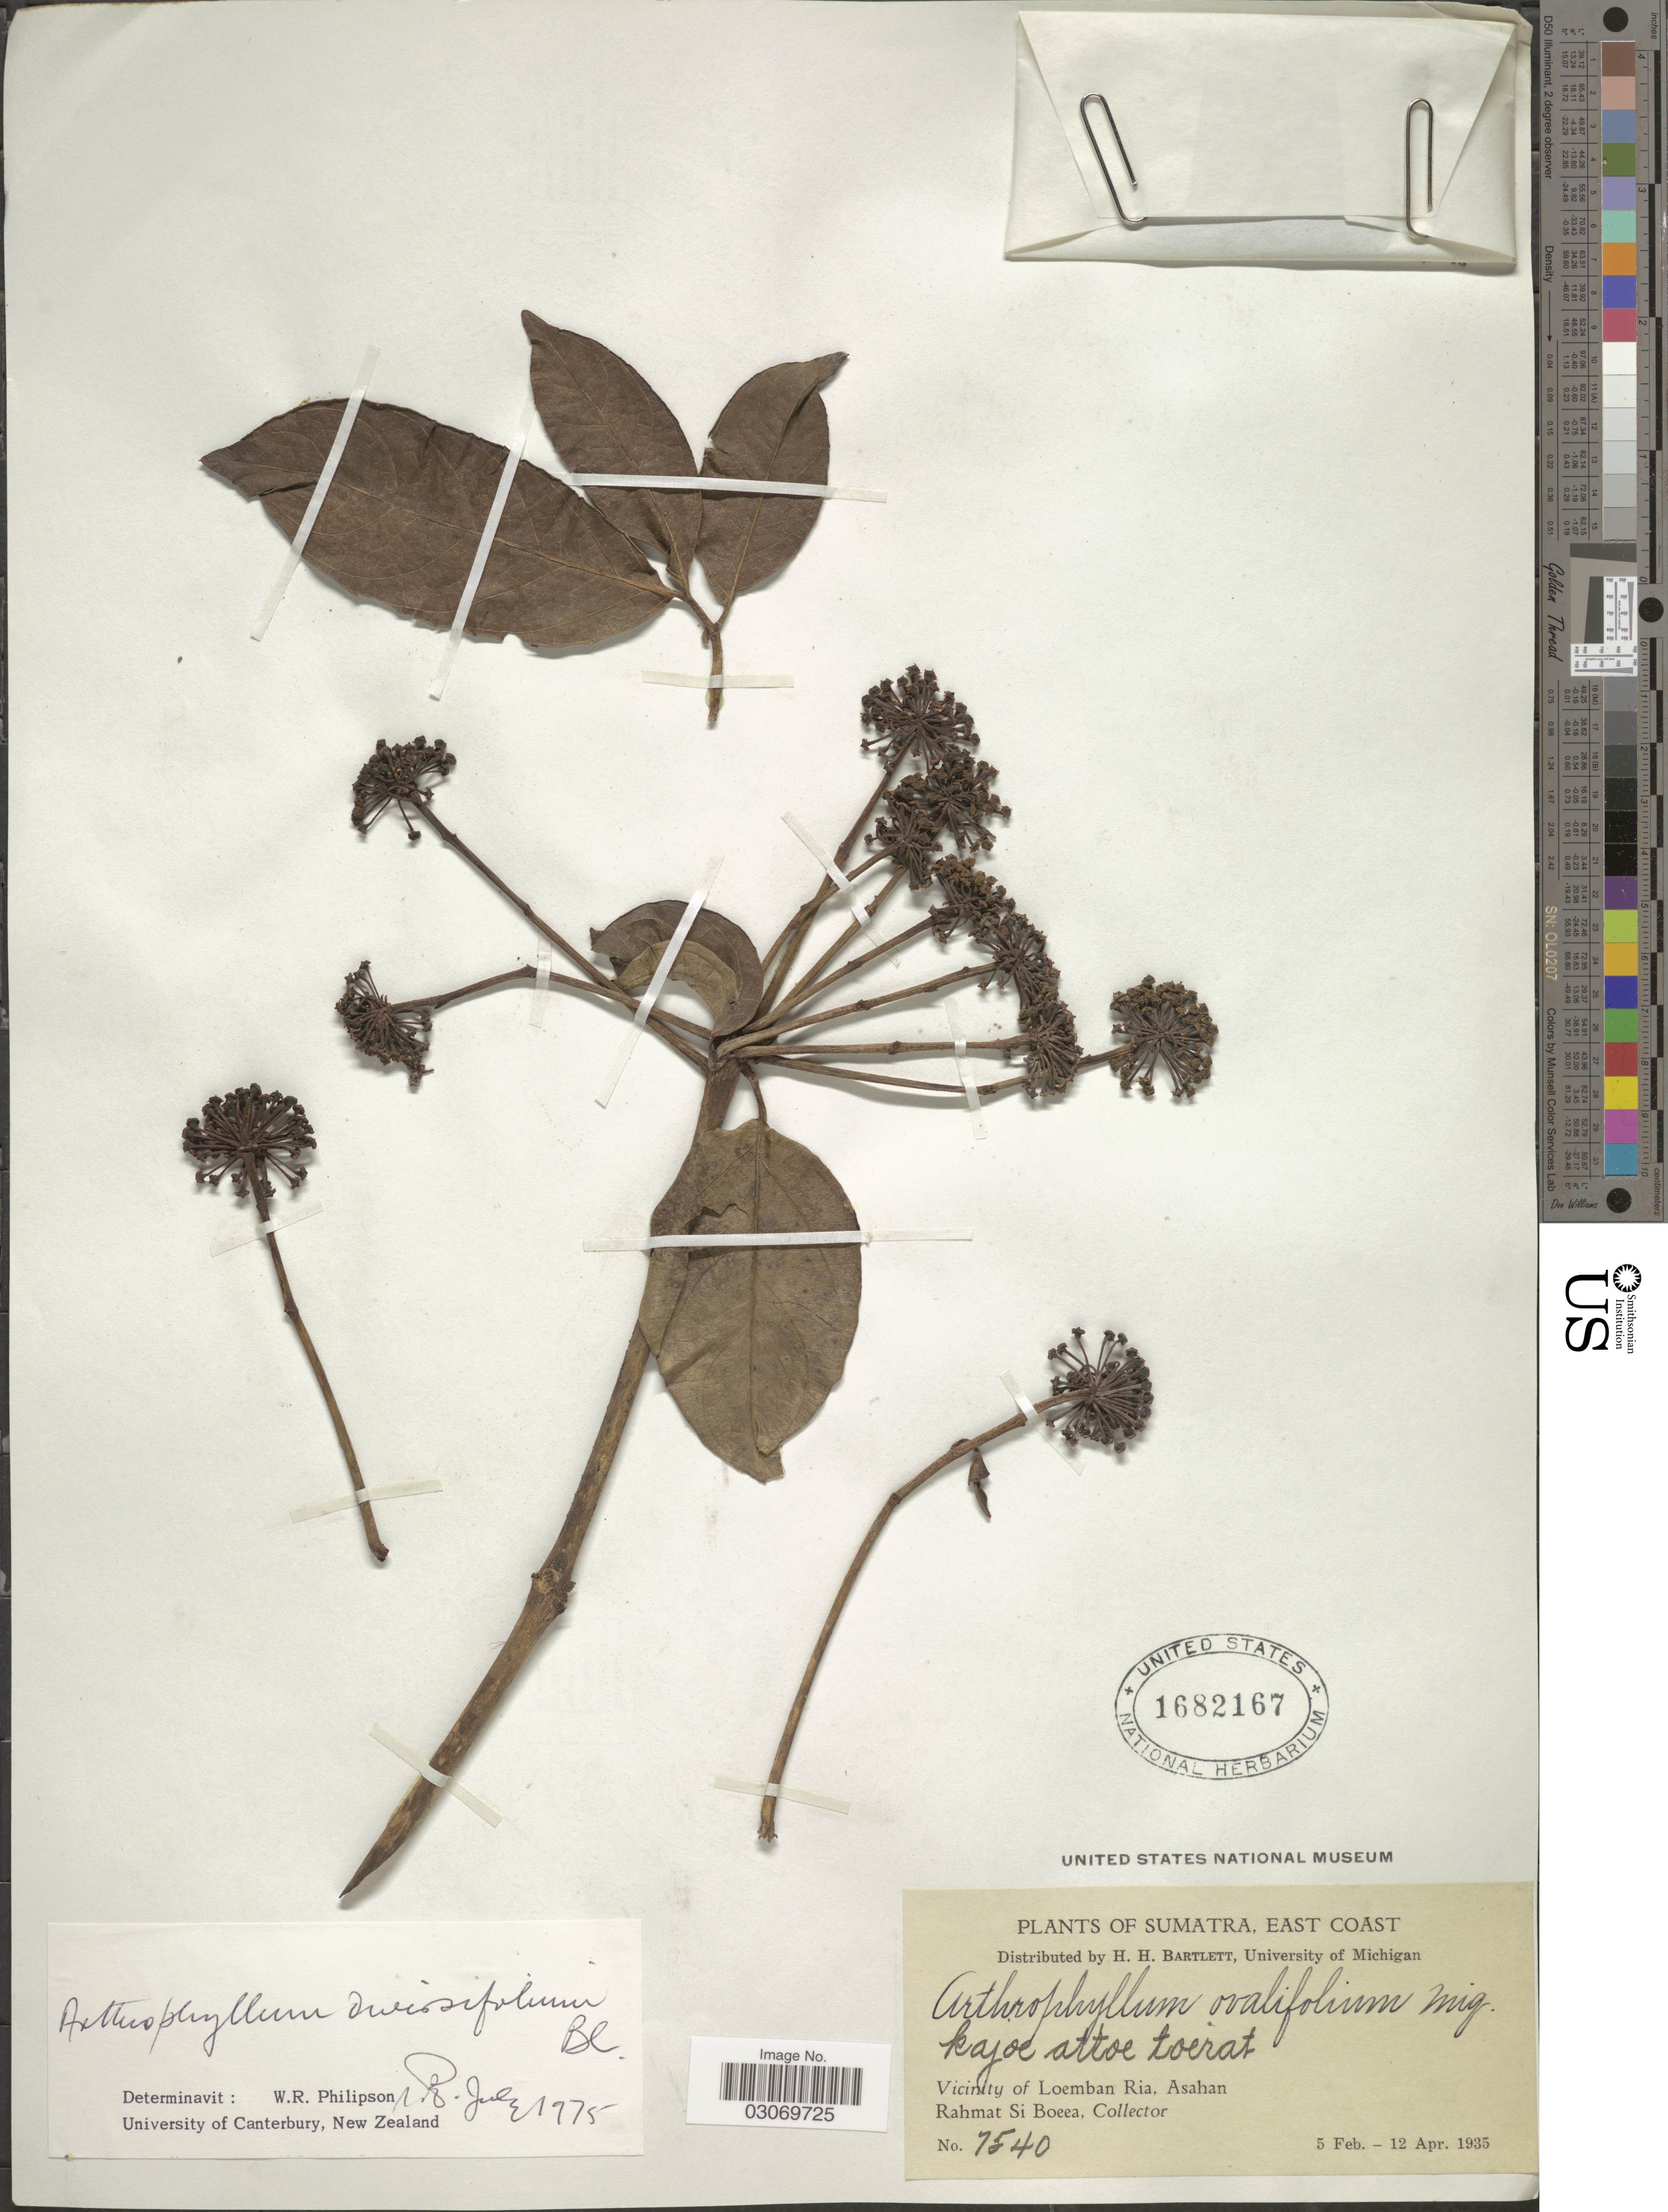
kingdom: Plantae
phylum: Tracheophyta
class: Magnoliopsida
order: Apiales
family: Araliaceae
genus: Arthrophyllum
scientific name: Arthrophyllum diversifolium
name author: Blume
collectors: Rahmat Si Boeea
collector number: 7540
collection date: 1935-02-05/1935-04-12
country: Indonesia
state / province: Sumatra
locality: East Coast, Vicinity of Loemban Ria, Asahan.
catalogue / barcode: US 1682167